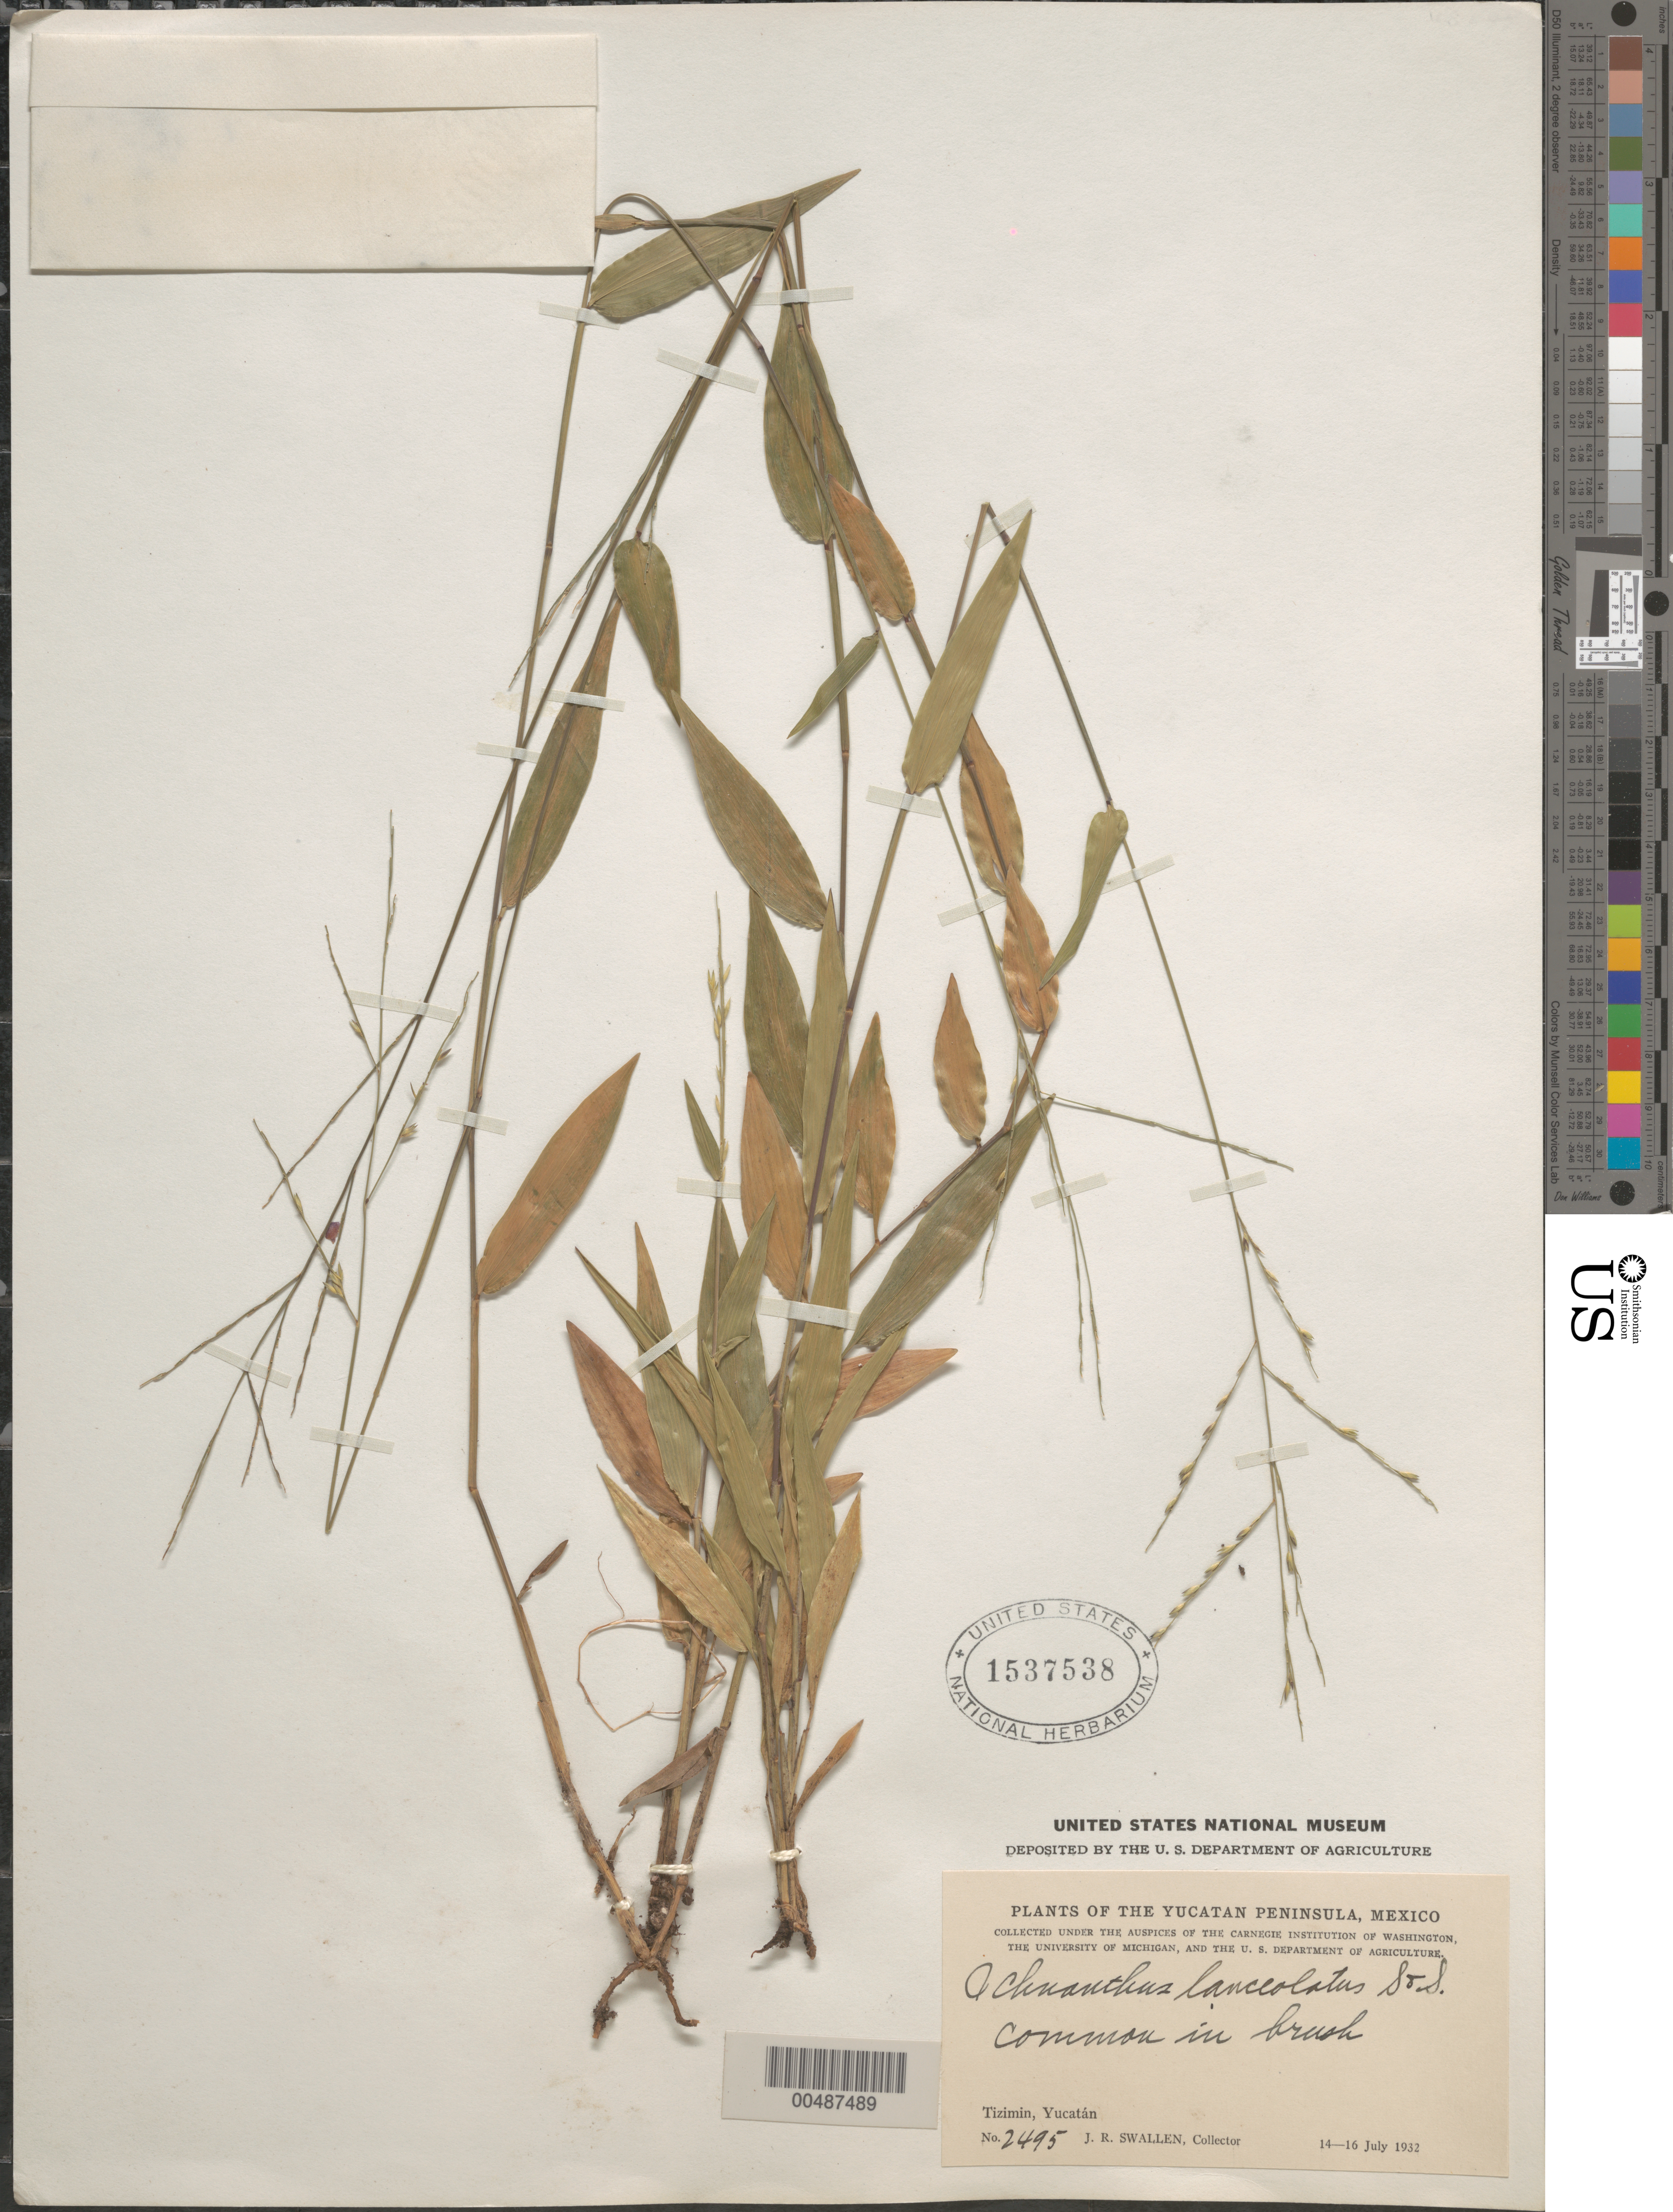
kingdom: Plantae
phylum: Tracheophyta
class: Liliopsida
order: Poales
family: Poaceae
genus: Ichnanthus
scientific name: Ichnanthus lanceolatus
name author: Scribn. & J.G. Sm.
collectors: J. R. Swallen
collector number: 2495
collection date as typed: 14 Jul 1932 to 16 Jul 1932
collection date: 1932-07-14/1932-07-16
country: Mexico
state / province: Yucatan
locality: Yucatan Peninsula, Tizimin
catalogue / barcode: US 1537538